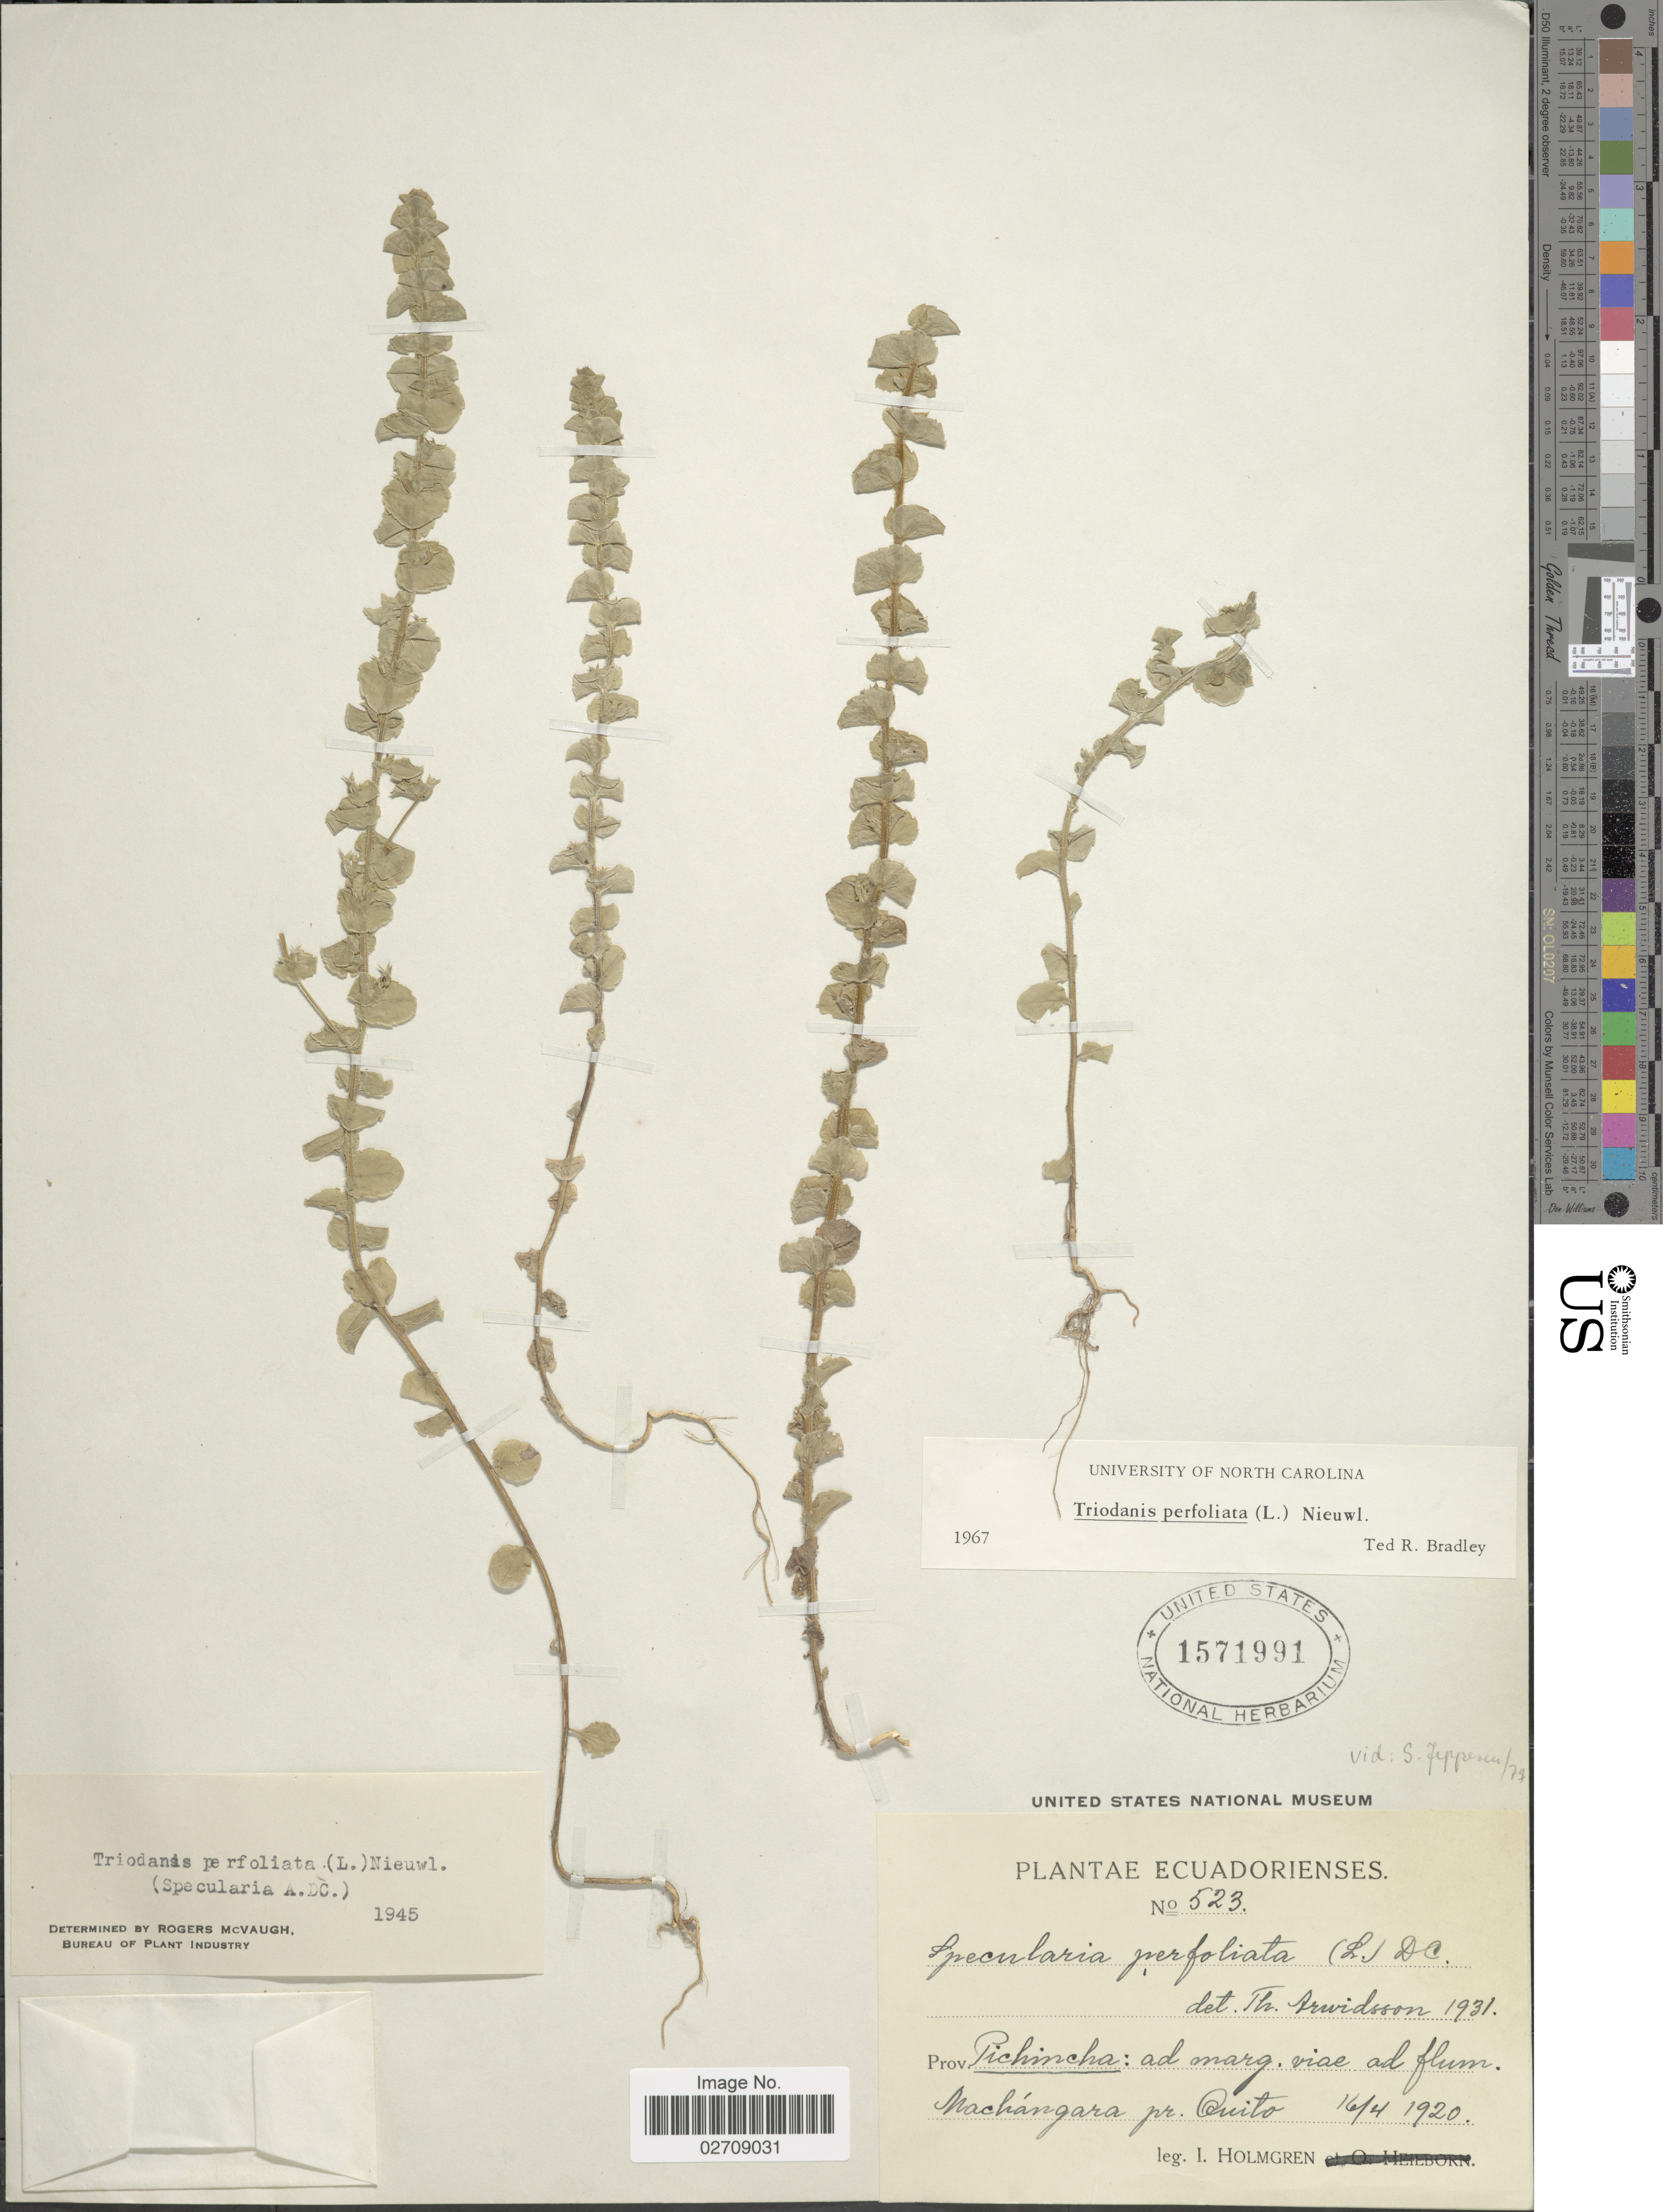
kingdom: Plantae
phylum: Tracheophyta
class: Magnoliopsida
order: Asterales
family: Campanulaceae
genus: Triodanis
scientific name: Triodanis perfoliata var. biflora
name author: (Ruiz & Pav.) Bradley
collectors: I. Holmgren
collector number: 523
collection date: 1920-04-16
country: Ecuador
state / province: Pichincha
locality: Ad marg. viae af. flum. Machangara pr. Quito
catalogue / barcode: US 1571991